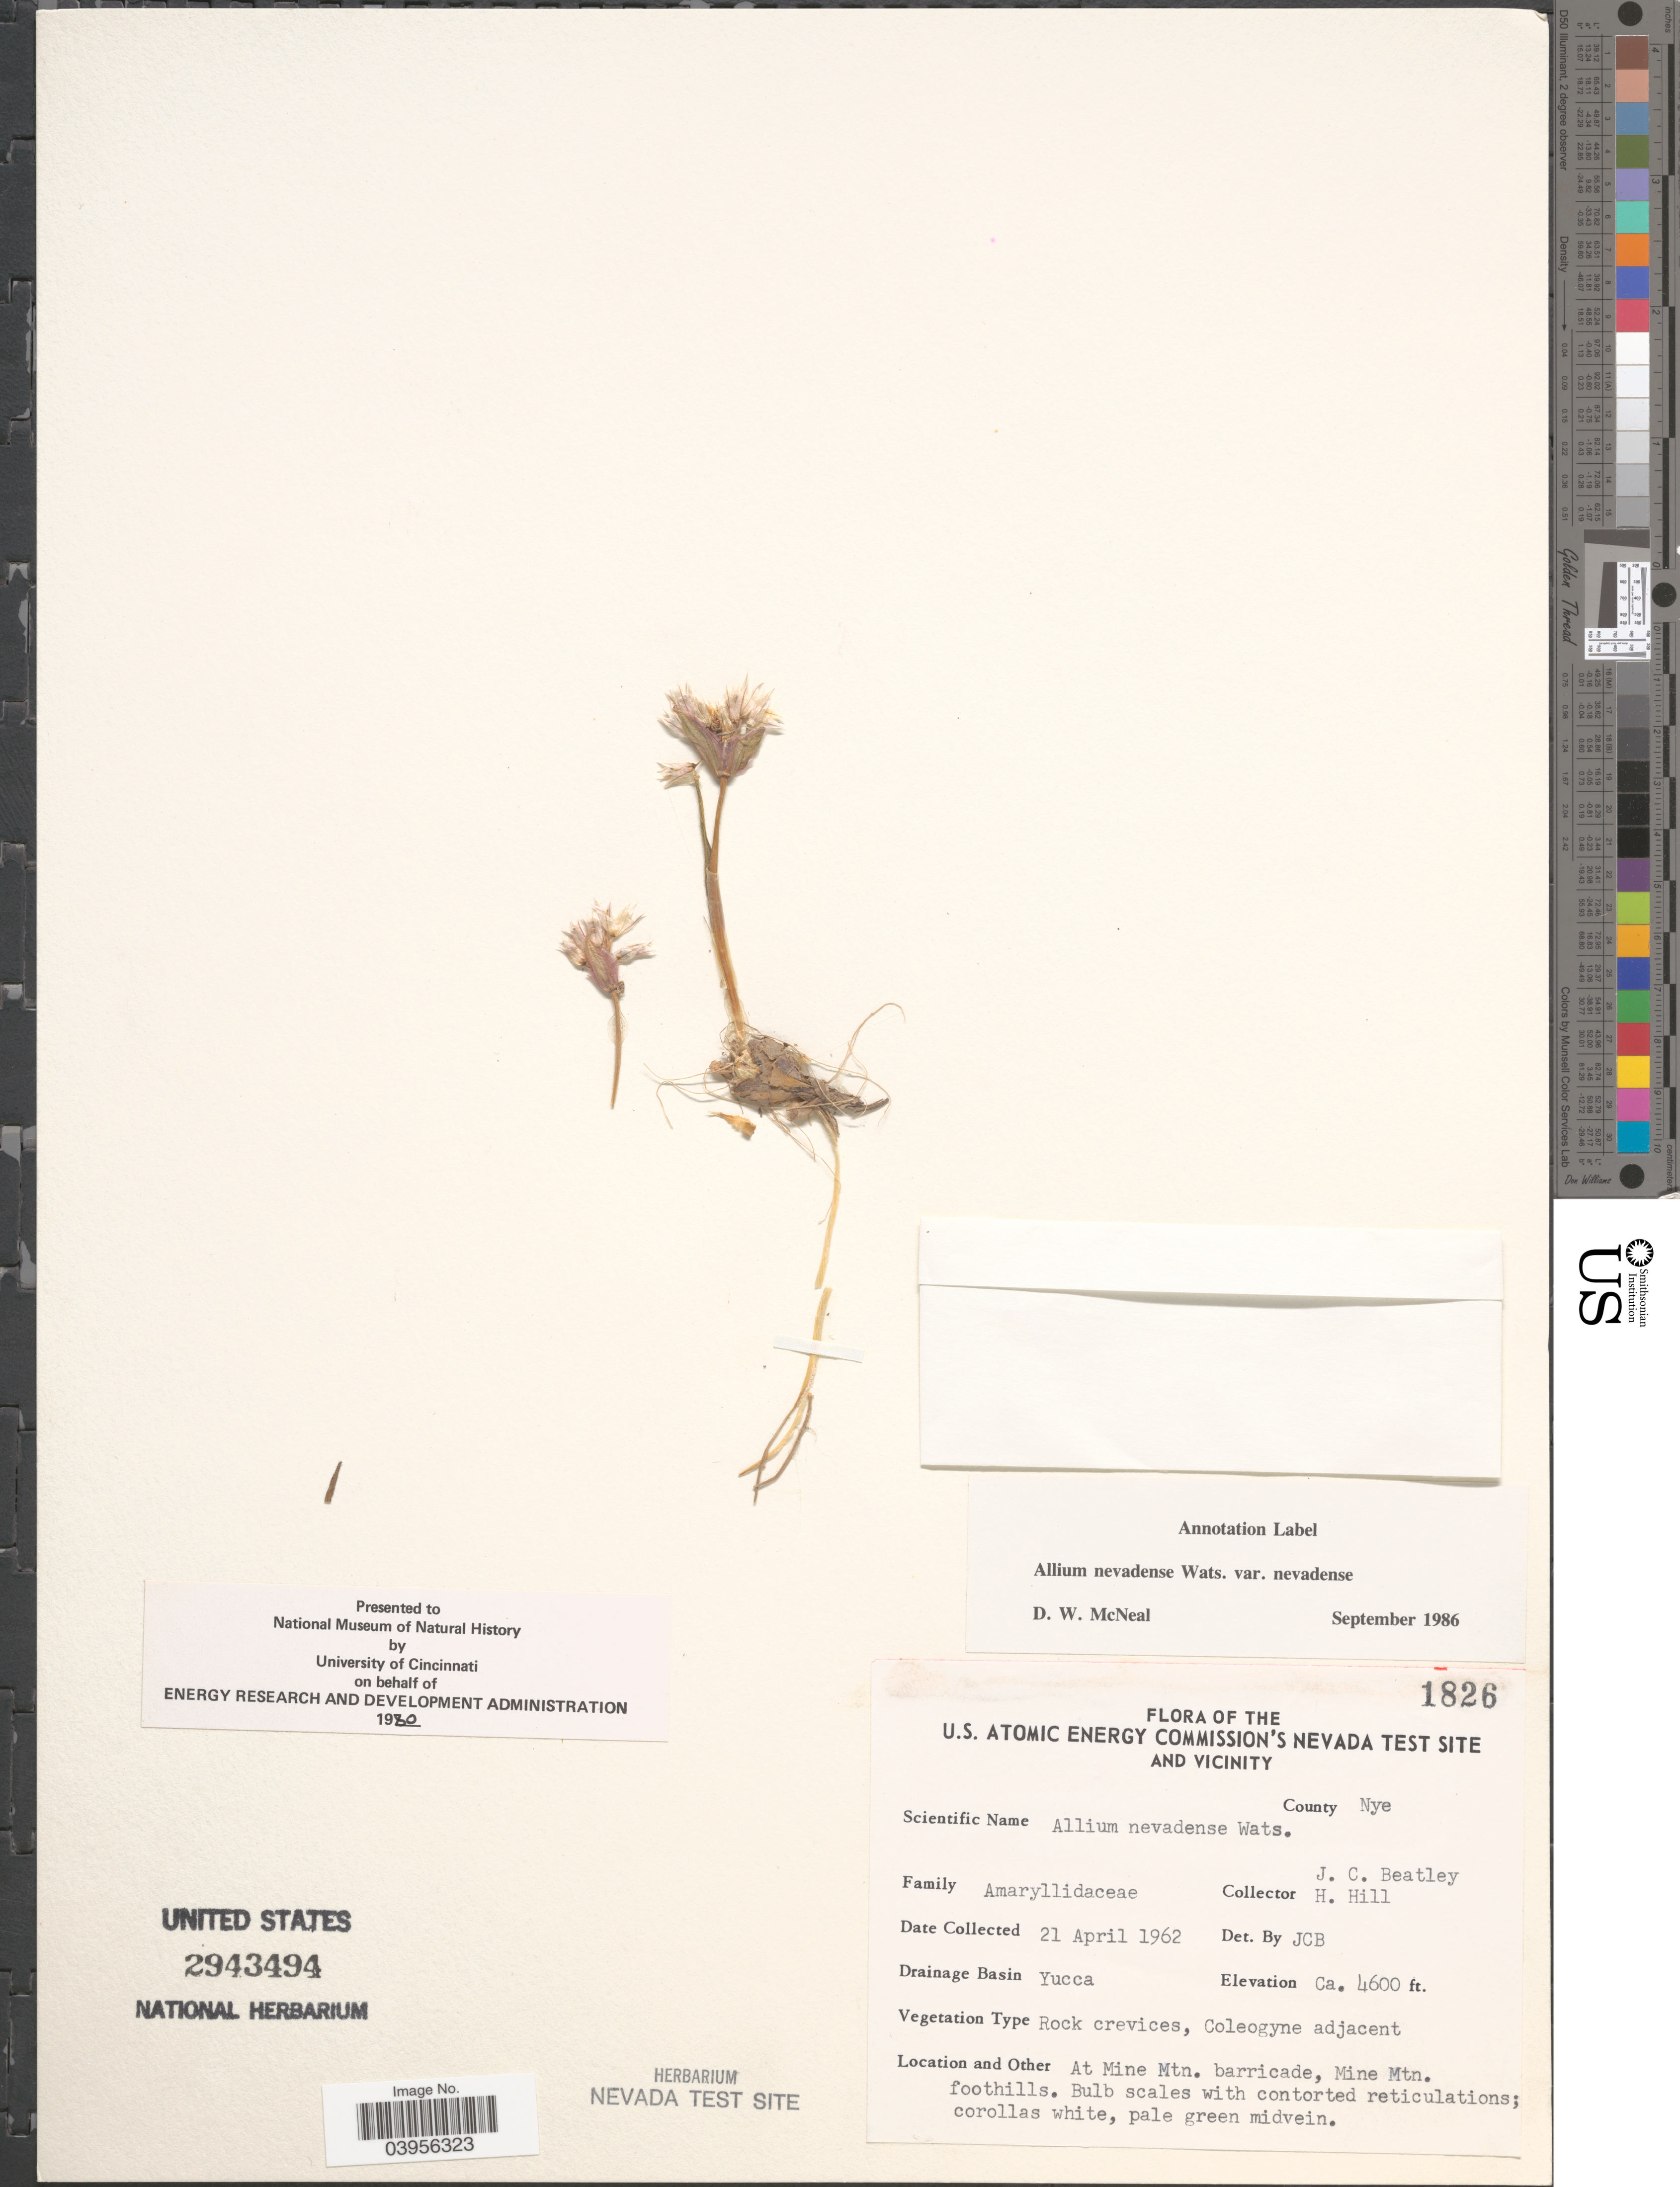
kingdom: Plantae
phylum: Tracheophyta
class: Liliopsida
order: Asparagales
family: Amaryllidaceae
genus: Allium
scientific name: Allium nevadense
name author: S. Watson in C. King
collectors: J. C. Beatley & H. Hill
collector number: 1826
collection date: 1962-04-21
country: United States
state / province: Nevada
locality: U.S. Atomic Energy Commision's Nevada Test Site and Vicinity. County Nye. Drainage Basin Yucca. At Mine Mtn. barricade, Mine Mtn. foothills.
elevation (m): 1402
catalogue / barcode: US 2943494